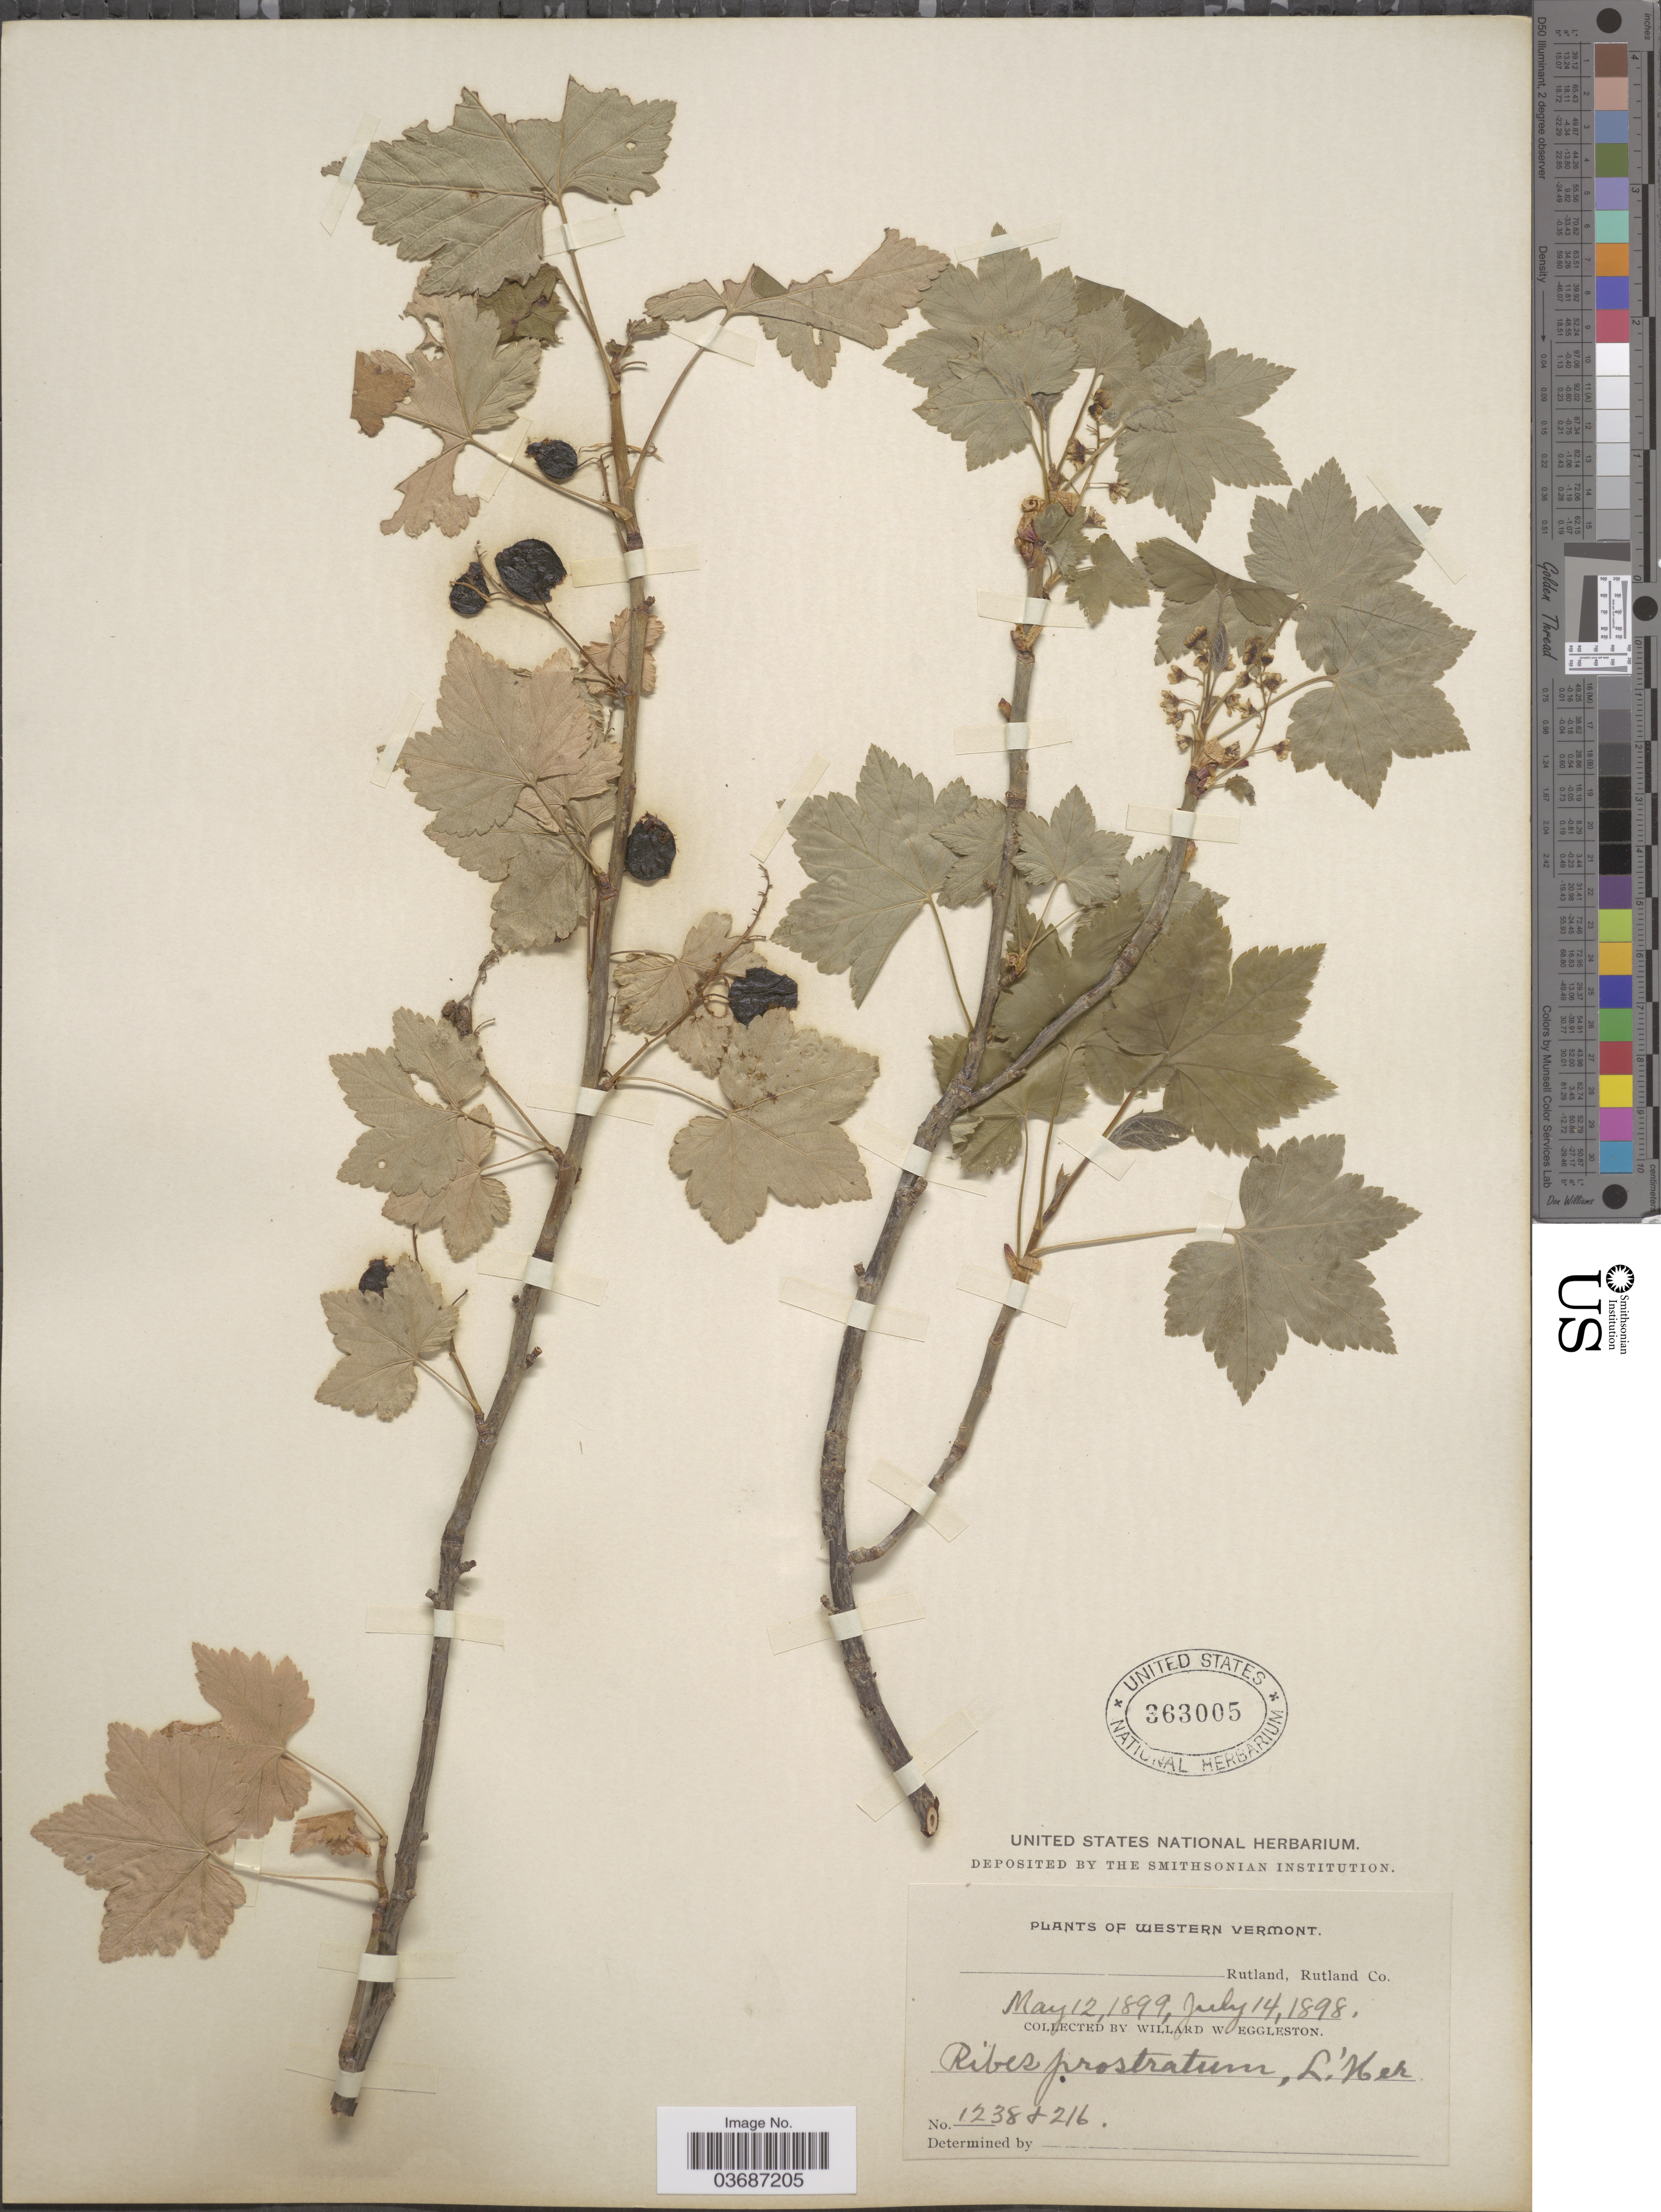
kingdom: Plantae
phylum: Tracheophyta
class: Magnoliopsida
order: Saxifragales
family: Grossulariaceae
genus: Ribes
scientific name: Ribes glandulosum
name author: Ruiz & Pav.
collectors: W. W. Eggleston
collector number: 1238 &* 216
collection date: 1898-07-14/1899-05-12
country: United States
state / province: Vermont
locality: Western Vermont. Rutland, Rutland Co.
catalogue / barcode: US 363005